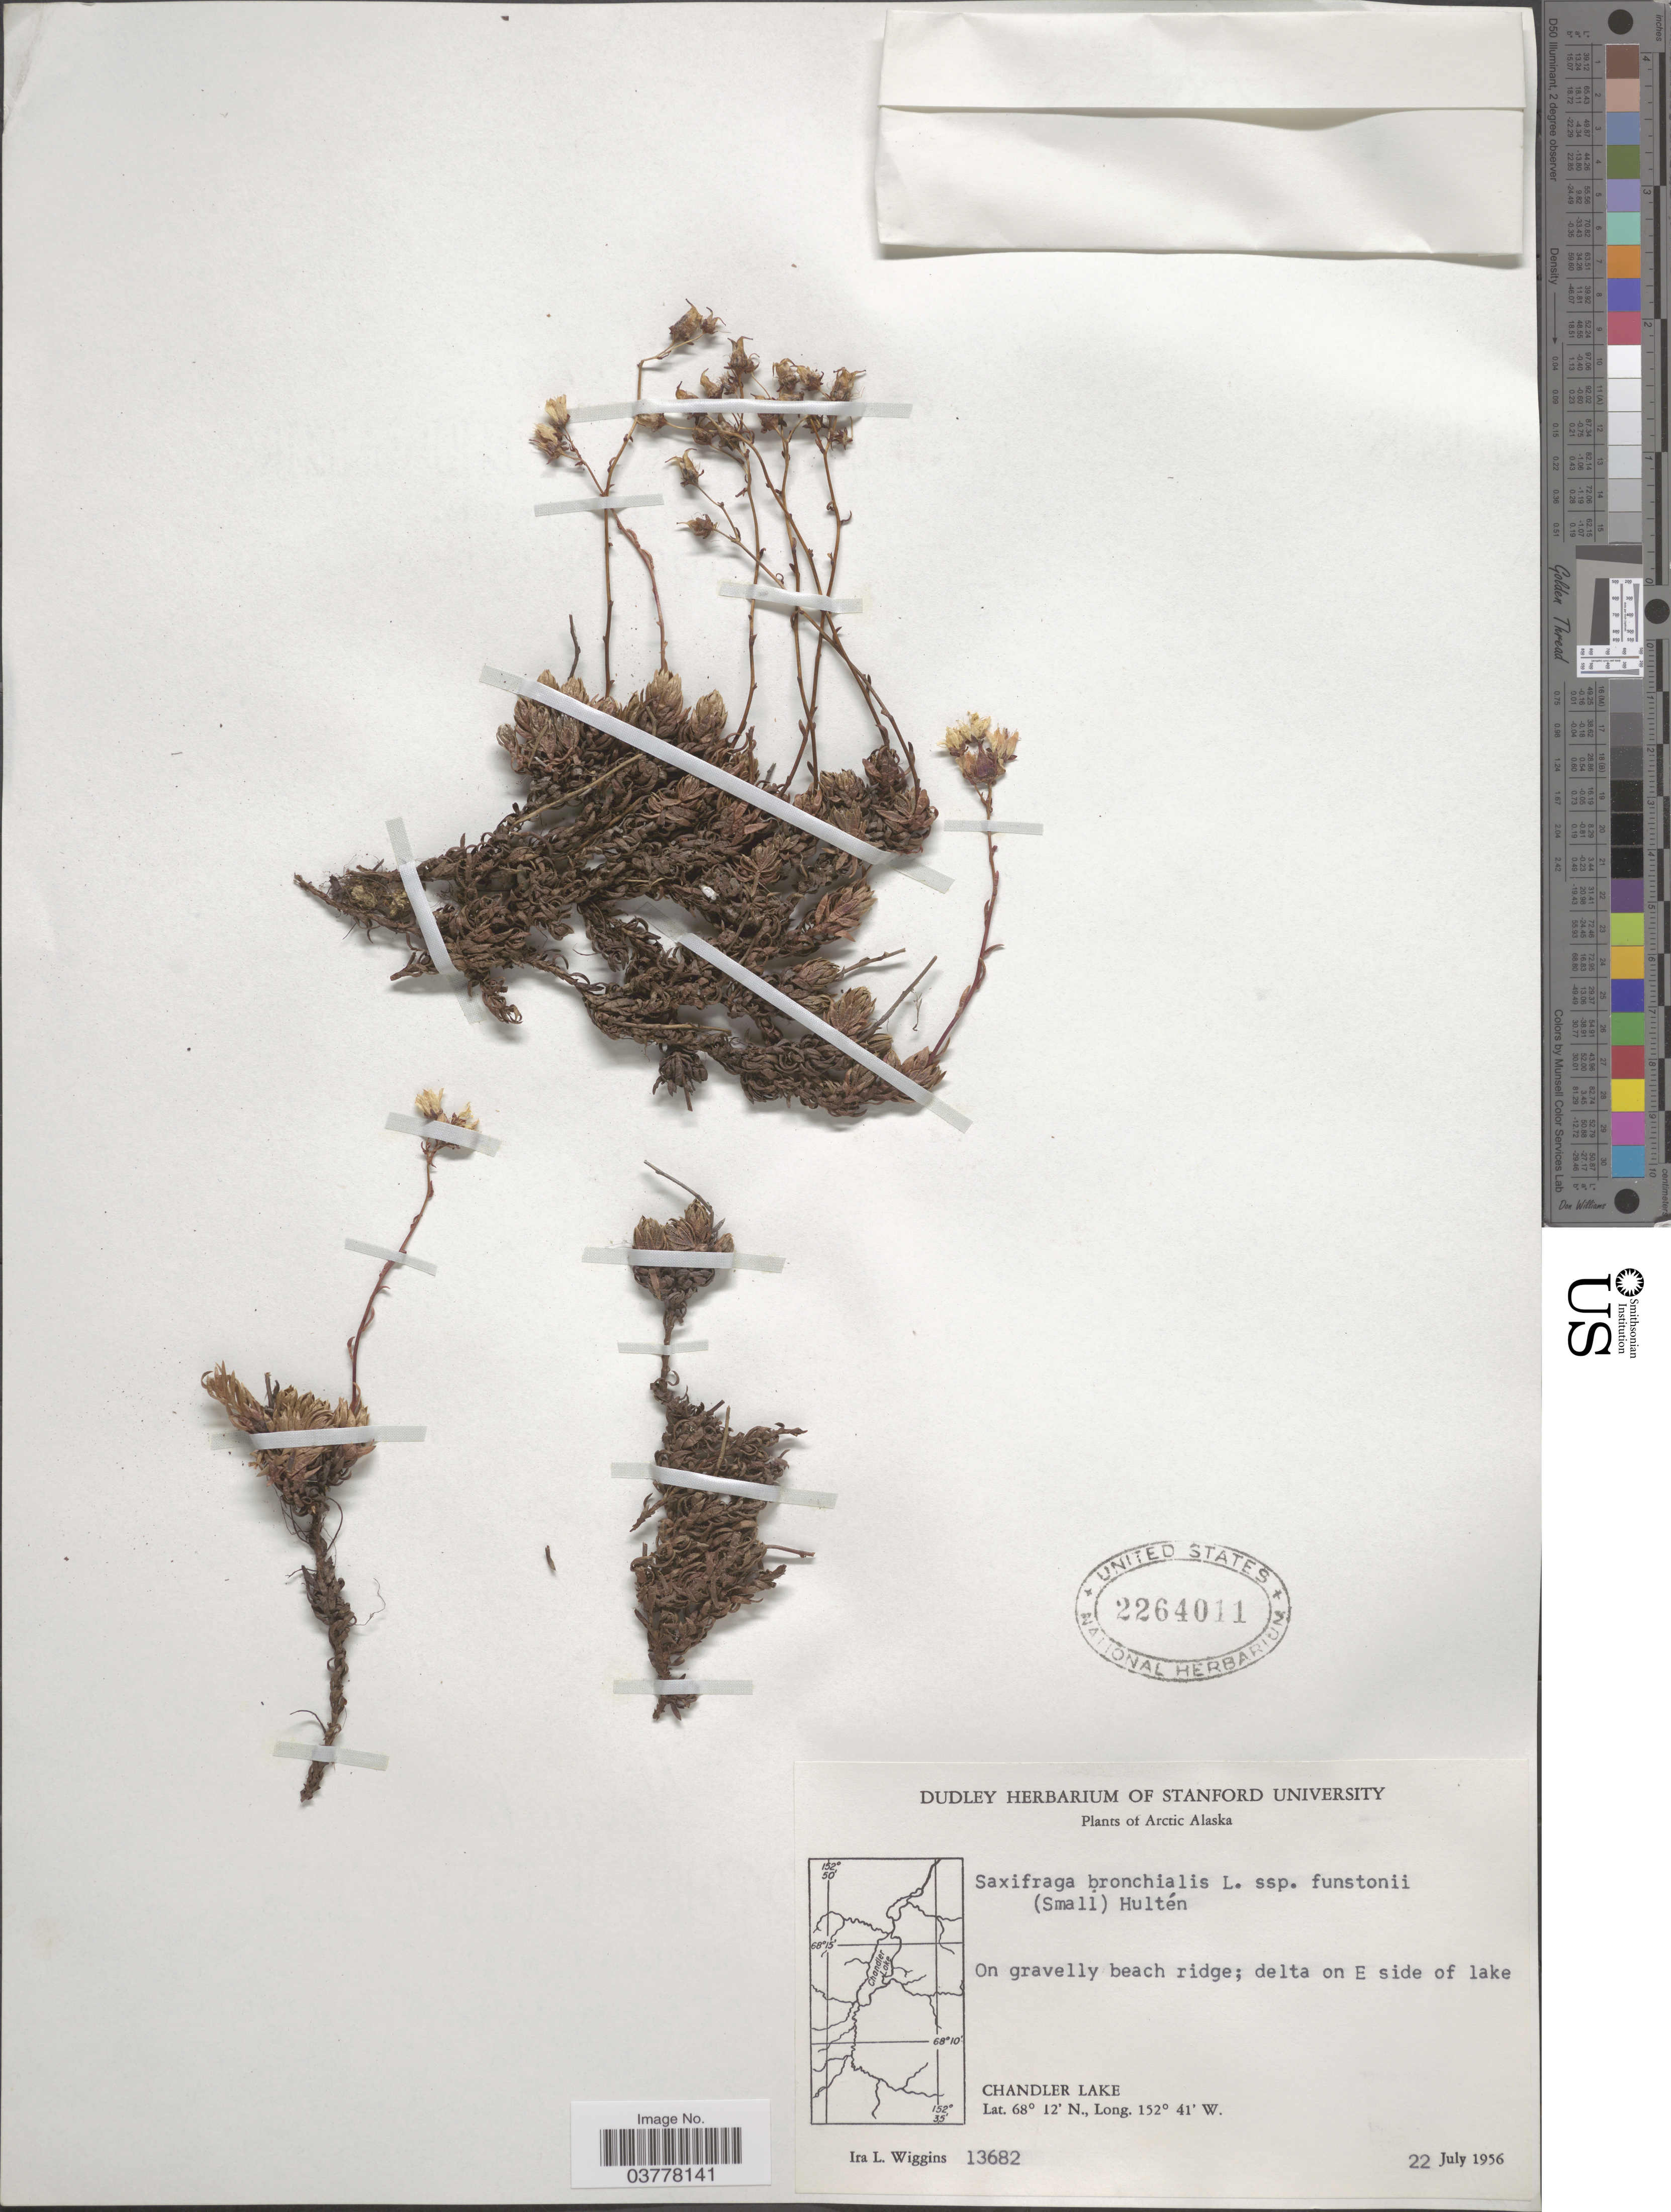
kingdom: Plantae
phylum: Tracheophyta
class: Magnoliopsida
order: Saxifragales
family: Saxifragaceae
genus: Saxifraga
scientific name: Saxifraga bronchialis subsp. funstonii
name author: (Small) Hultén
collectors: I. L. Wiggins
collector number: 13682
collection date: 1956-07-22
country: United States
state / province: Alaska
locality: Arctic Alaska. On gravelly beach ridge; delta on E side of lake. Chandler Lake.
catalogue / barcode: US 2264011